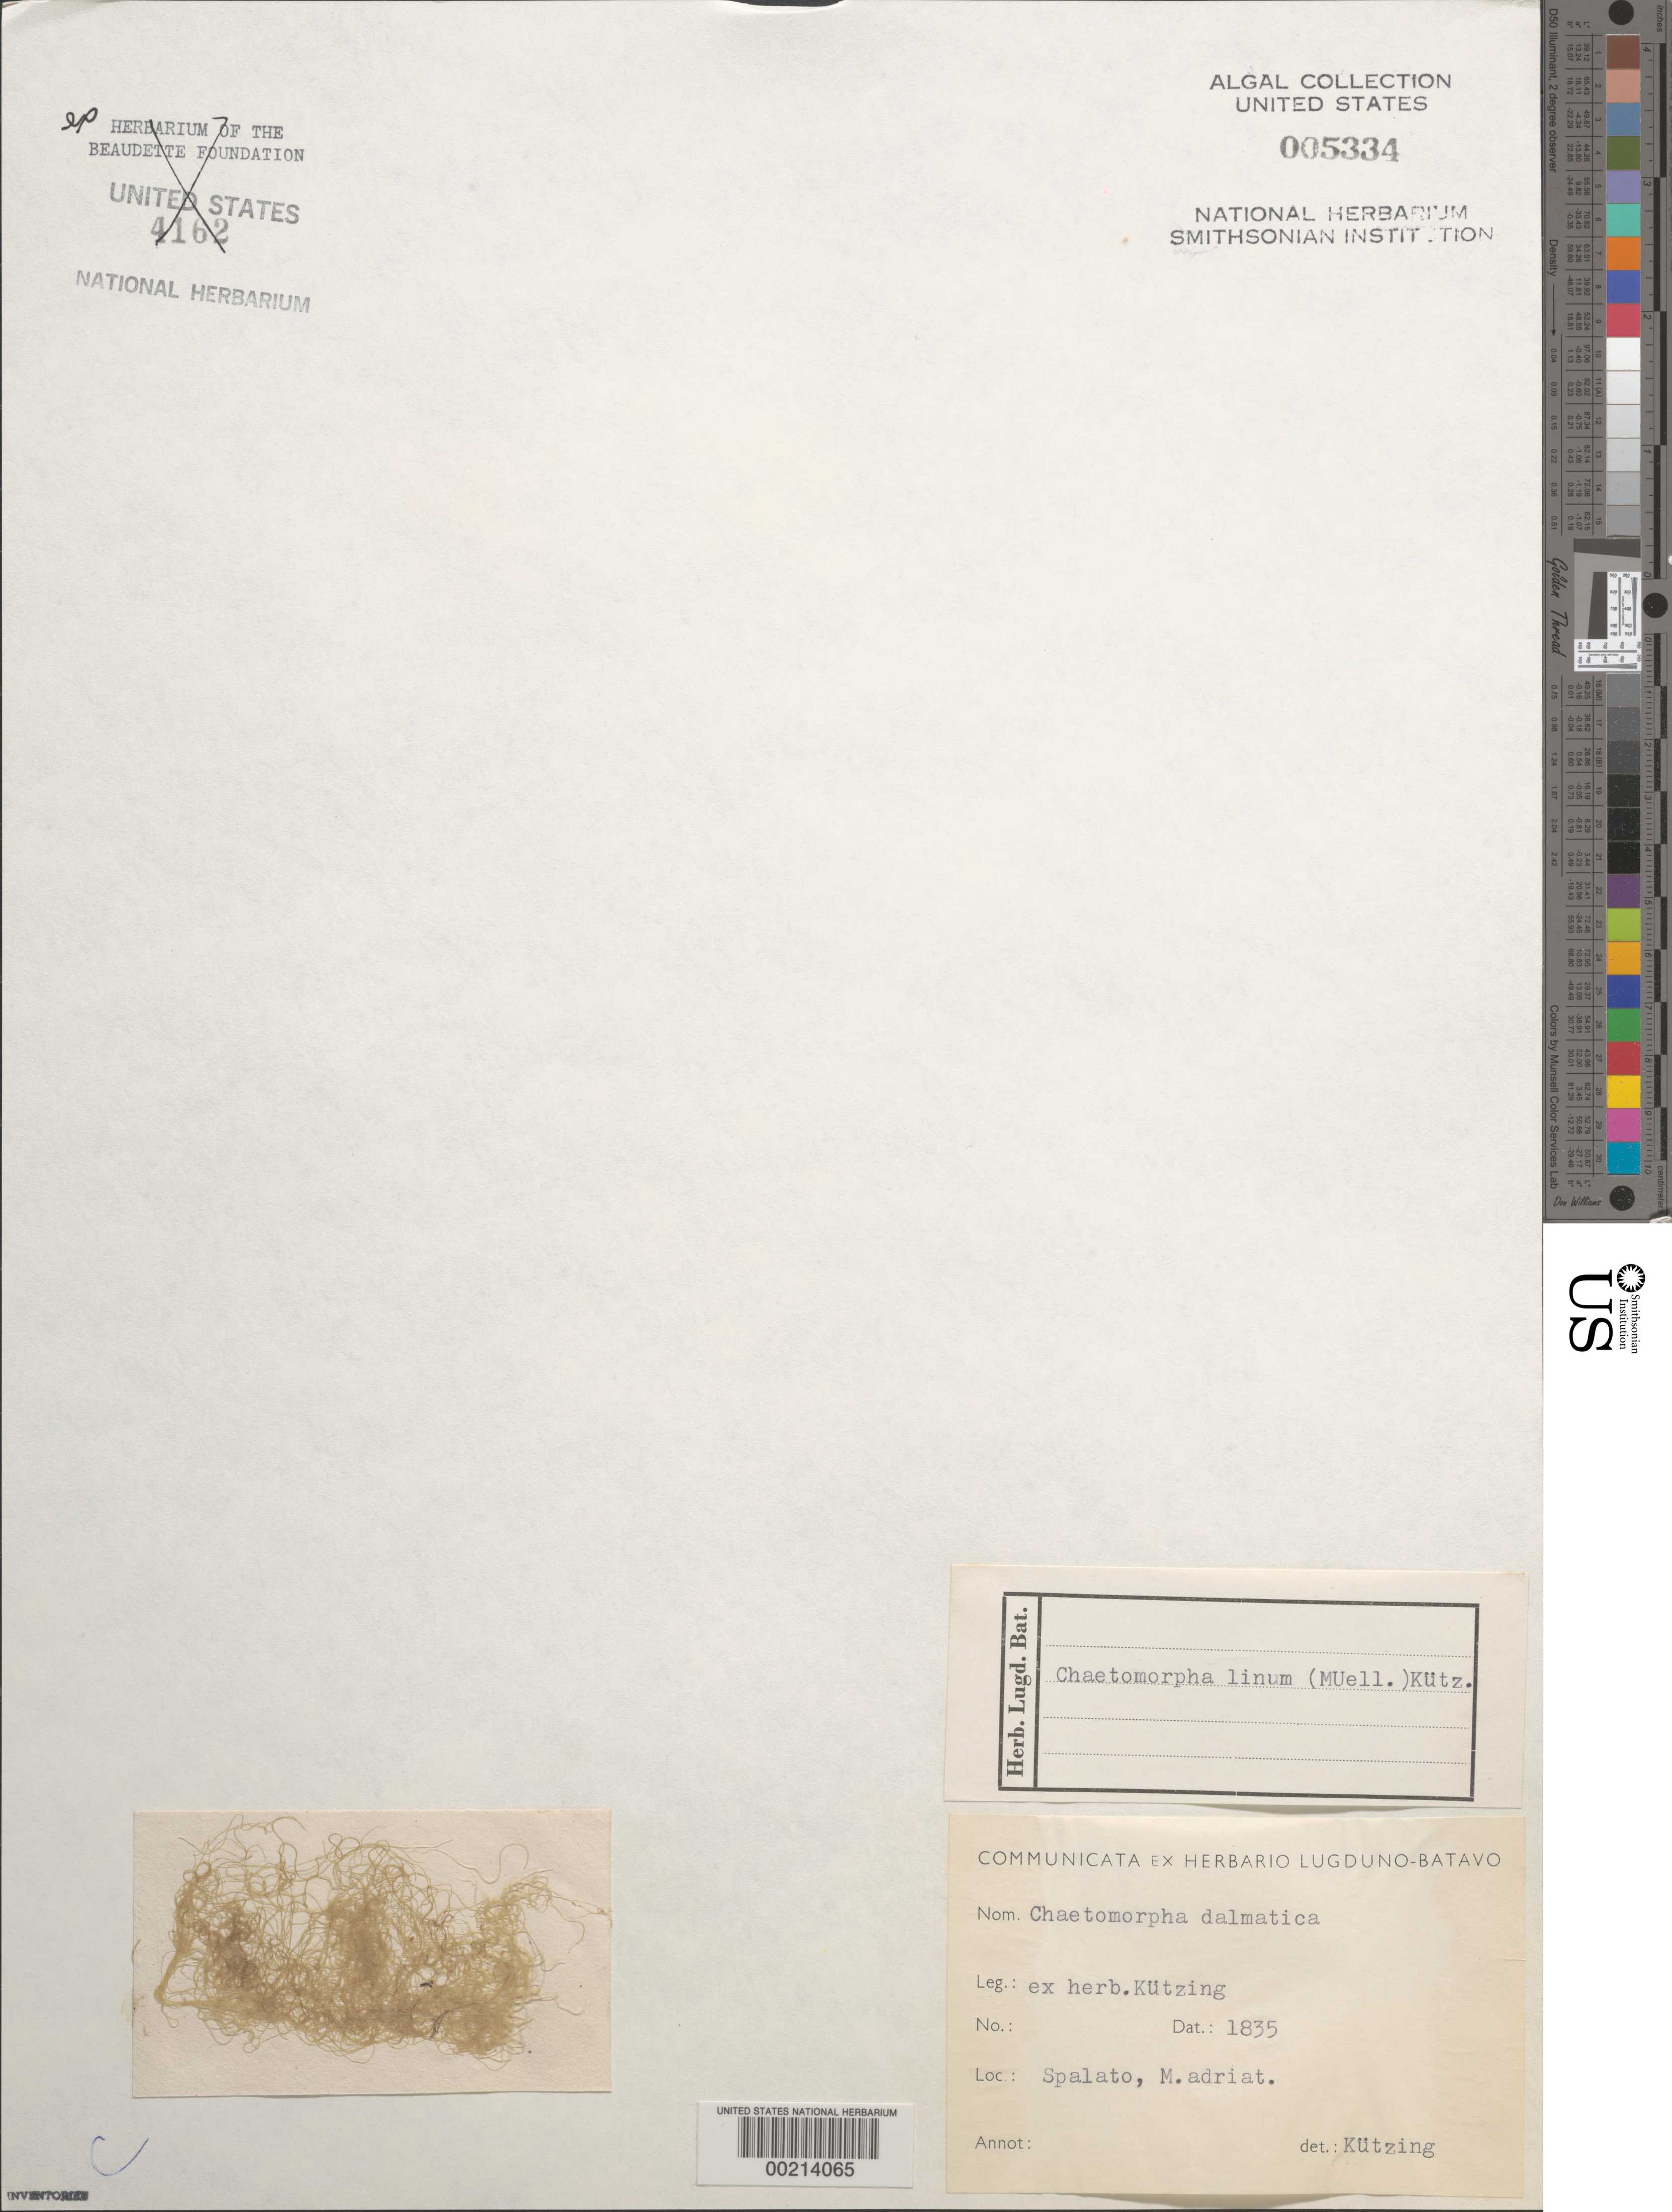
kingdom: Plantae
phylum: Chlorophyta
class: Ulvophyceae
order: Cladophorales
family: Cladophoraceae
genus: Chaetomorpha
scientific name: Chaetomorpha linum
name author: (O.F. Muell.) Kütz.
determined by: Kuetzing, F. T.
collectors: F. Kuetzing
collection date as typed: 1835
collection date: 1835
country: Croatia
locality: Split (Spalato), Adriatic Sea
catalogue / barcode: US 5334